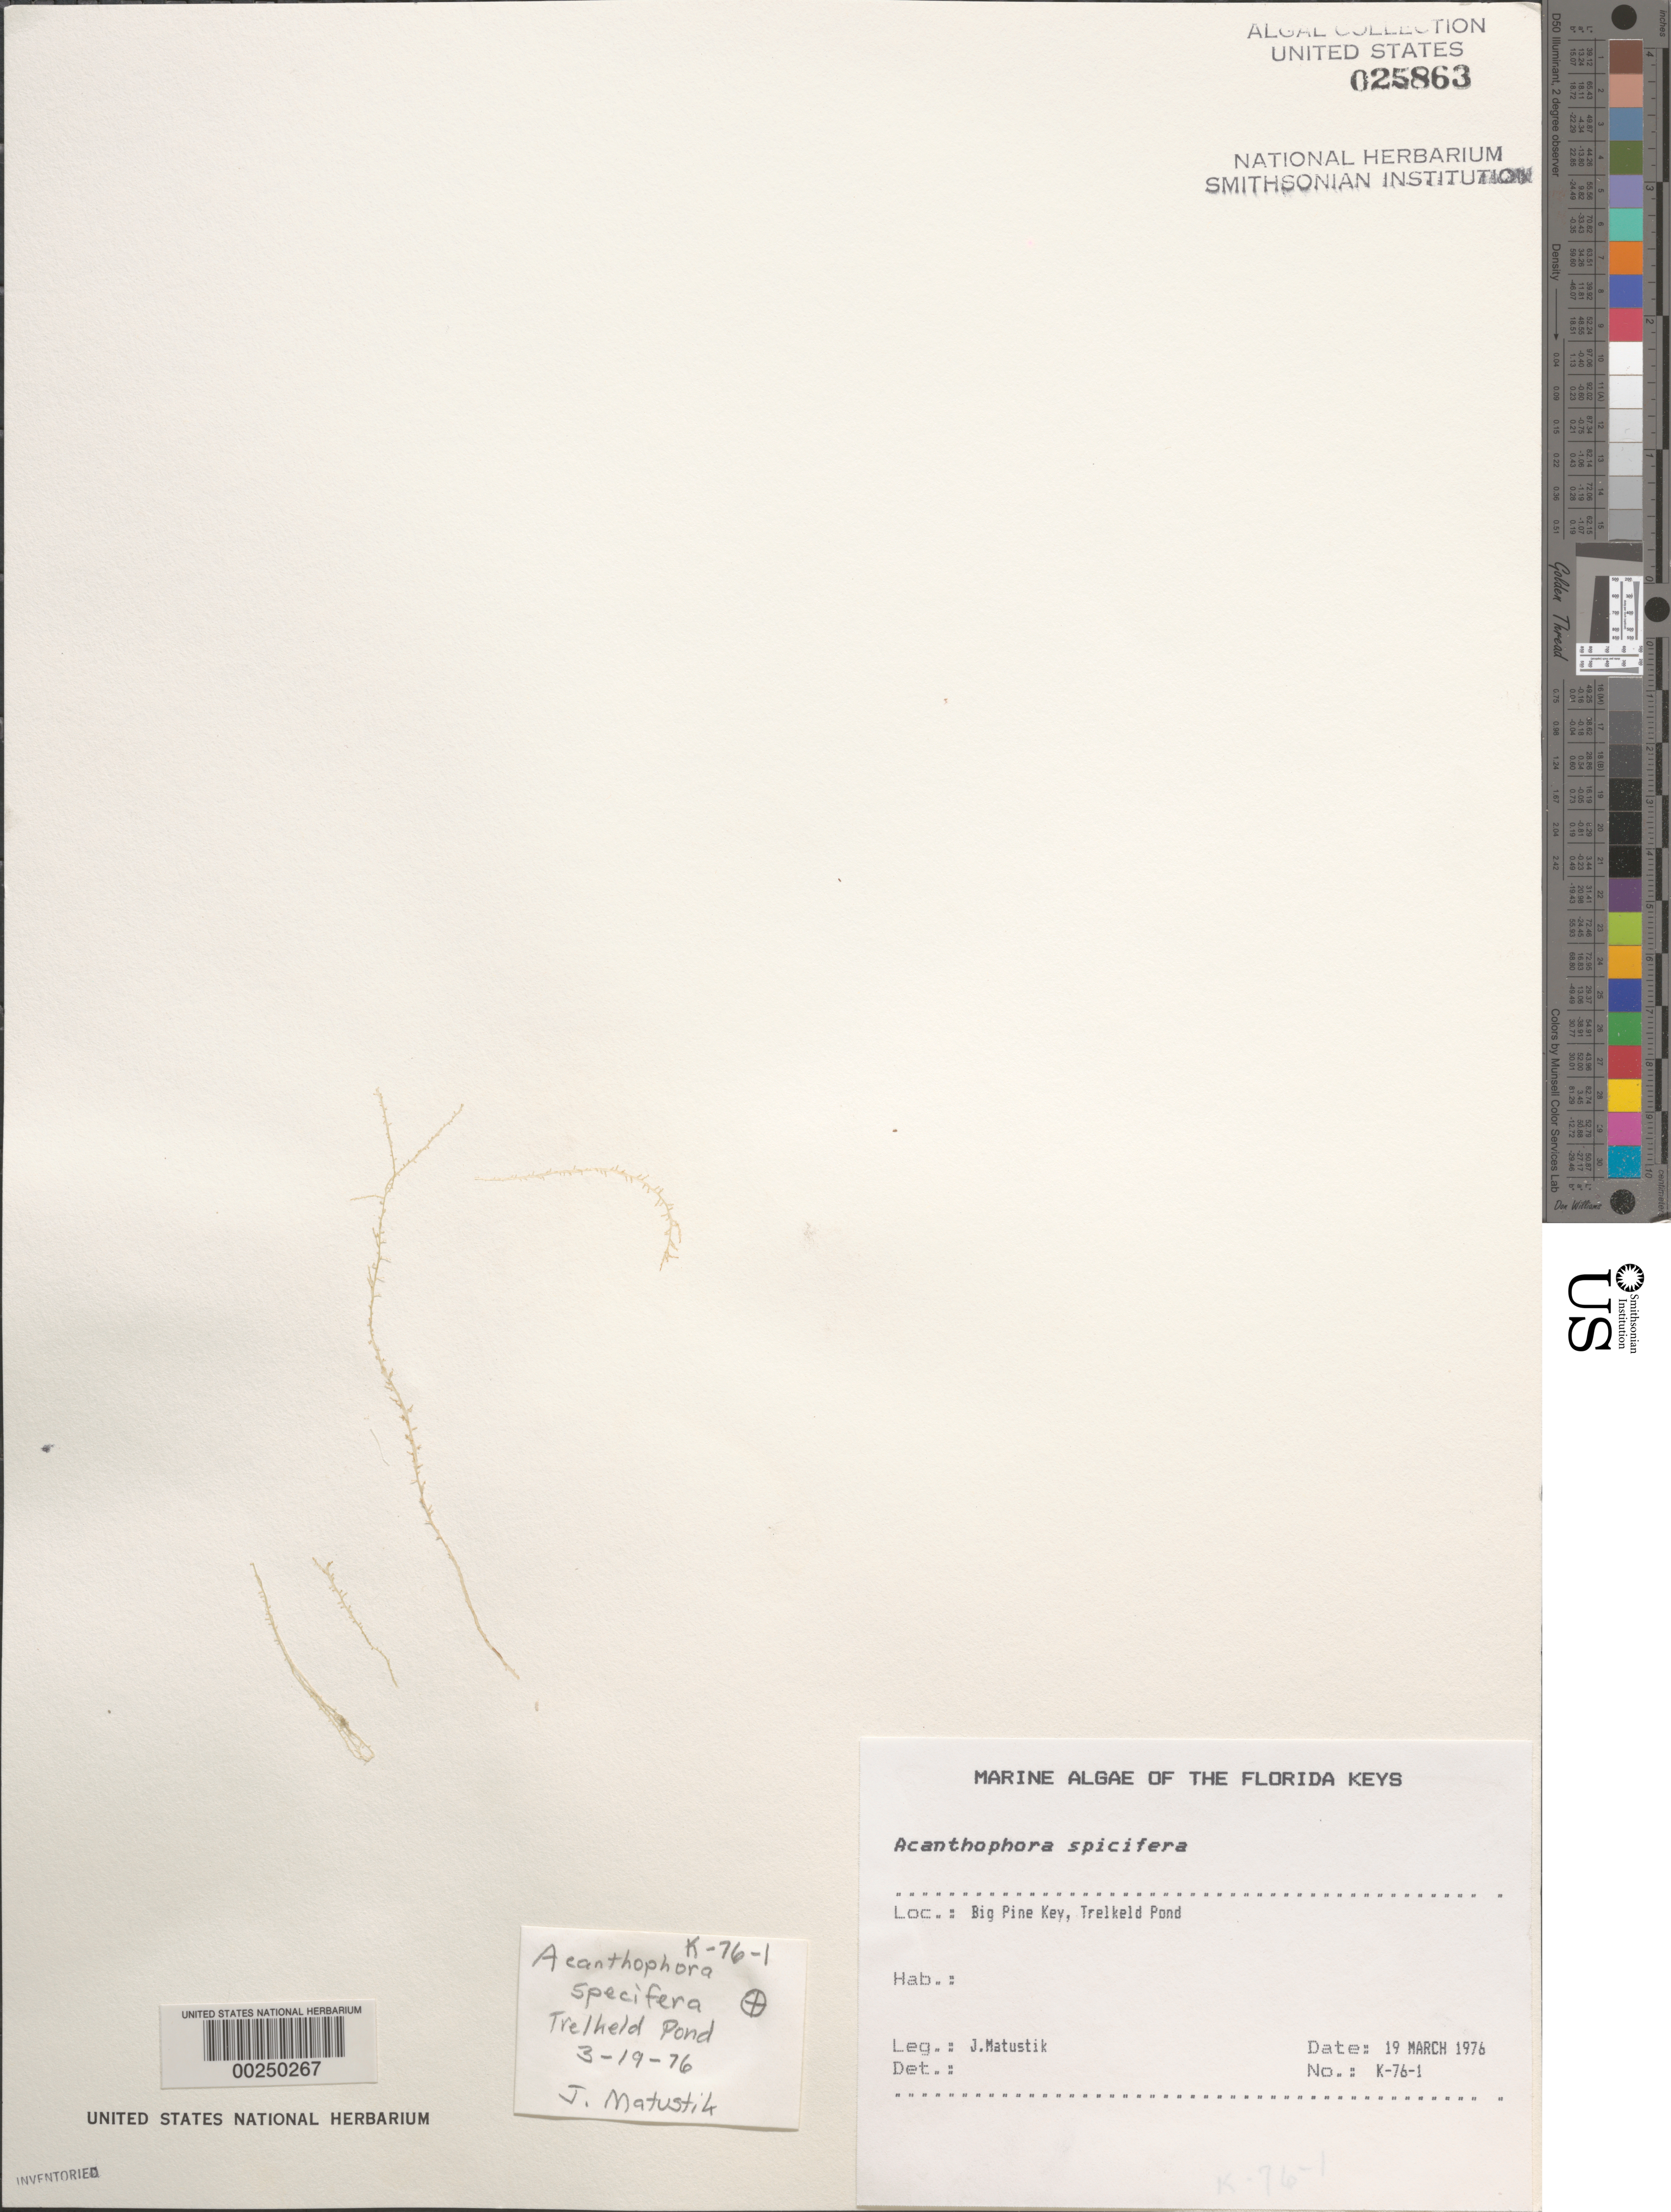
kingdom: Plantae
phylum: Rhodophyta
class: Florideophyceae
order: Ceramiales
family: Rhodomelaceae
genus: Acanthophora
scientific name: Acanthophora spicifera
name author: (Vahl) Børgesen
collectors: J. Matustik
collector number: K-76-1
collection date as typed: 19 Mar 1976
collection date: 1976-03-19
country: United States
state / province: Florida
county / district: Monroe County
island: Big Pine Key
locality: Trelkeld Pond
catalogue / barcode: US 25863